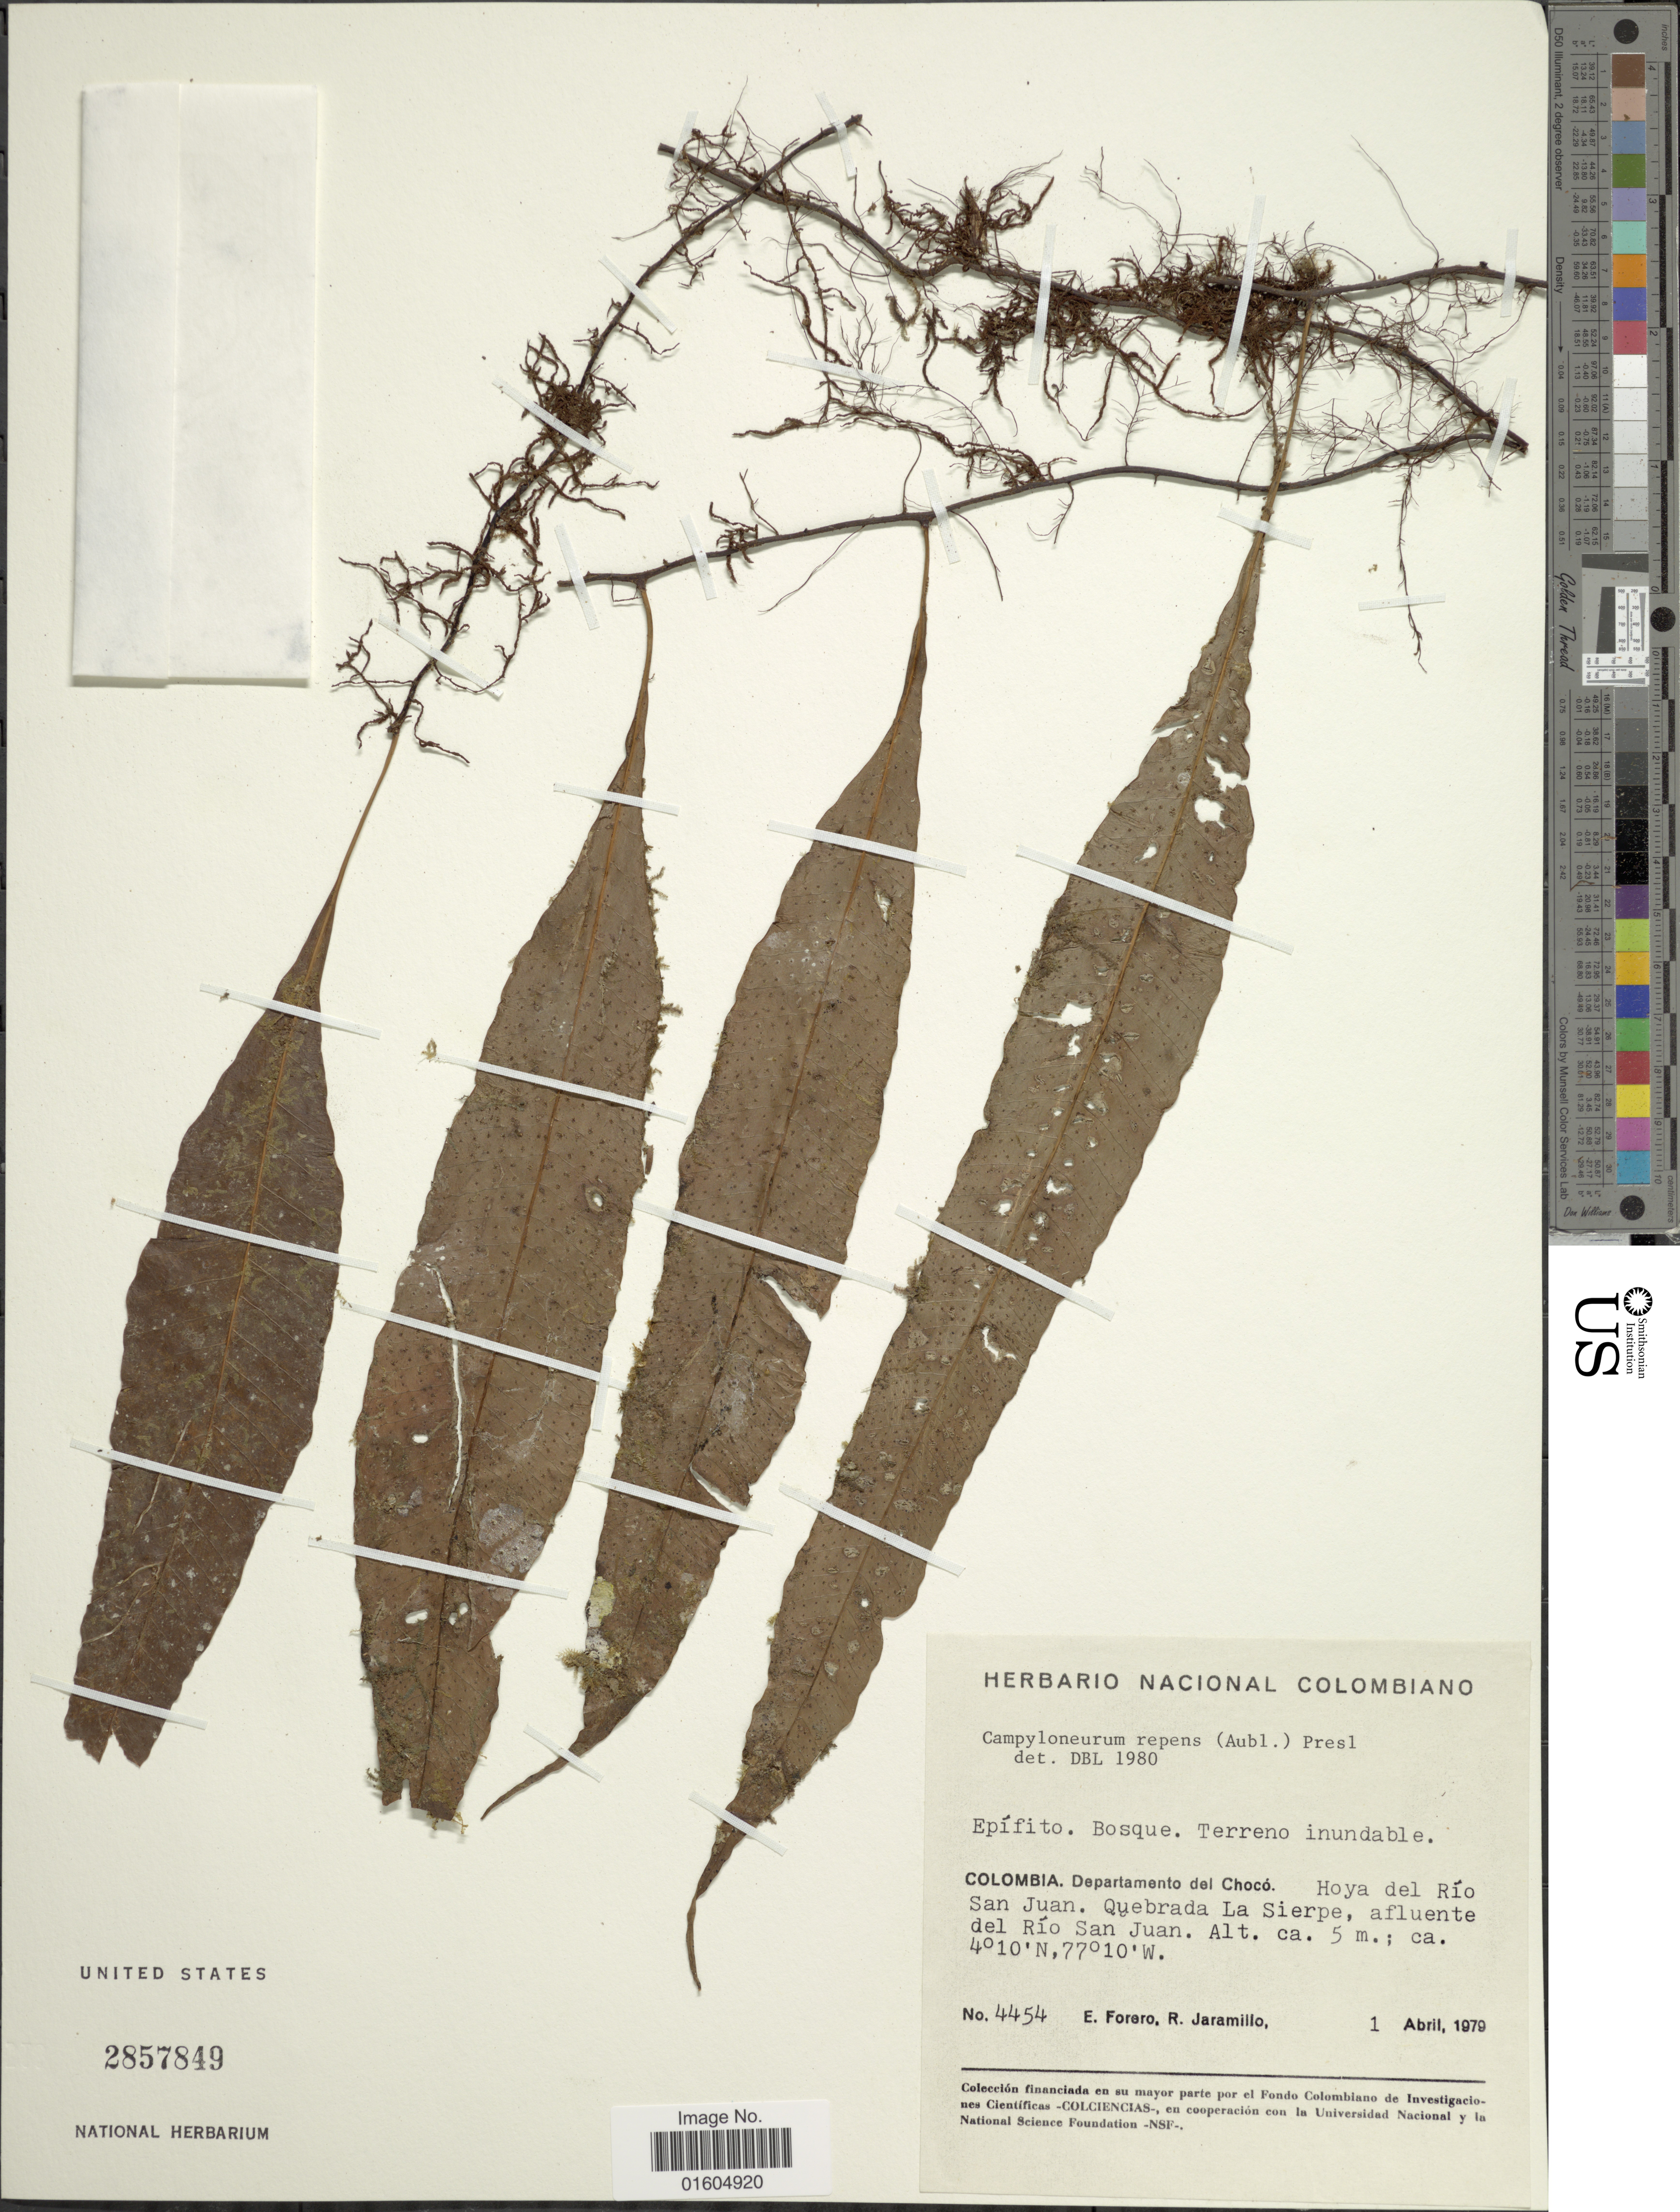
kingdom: Plantae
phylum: Tracheophyta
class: Polypodiopsida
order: Polypodiales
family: Polypodiaceae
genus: Campyloneurum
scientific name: Campyloneurum repens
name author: (Aubl.) C. Presl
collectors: E. Forero & R. Jaramillo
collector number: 4454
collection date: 1979-04-01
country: Colombia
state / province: Chocó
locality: Colombia. Departamenta del Choco. Hoya del Rio San Juan. Quebrada La Sierpe, afluente del Rio San Juan.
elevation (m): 5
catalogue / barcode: US 2857849